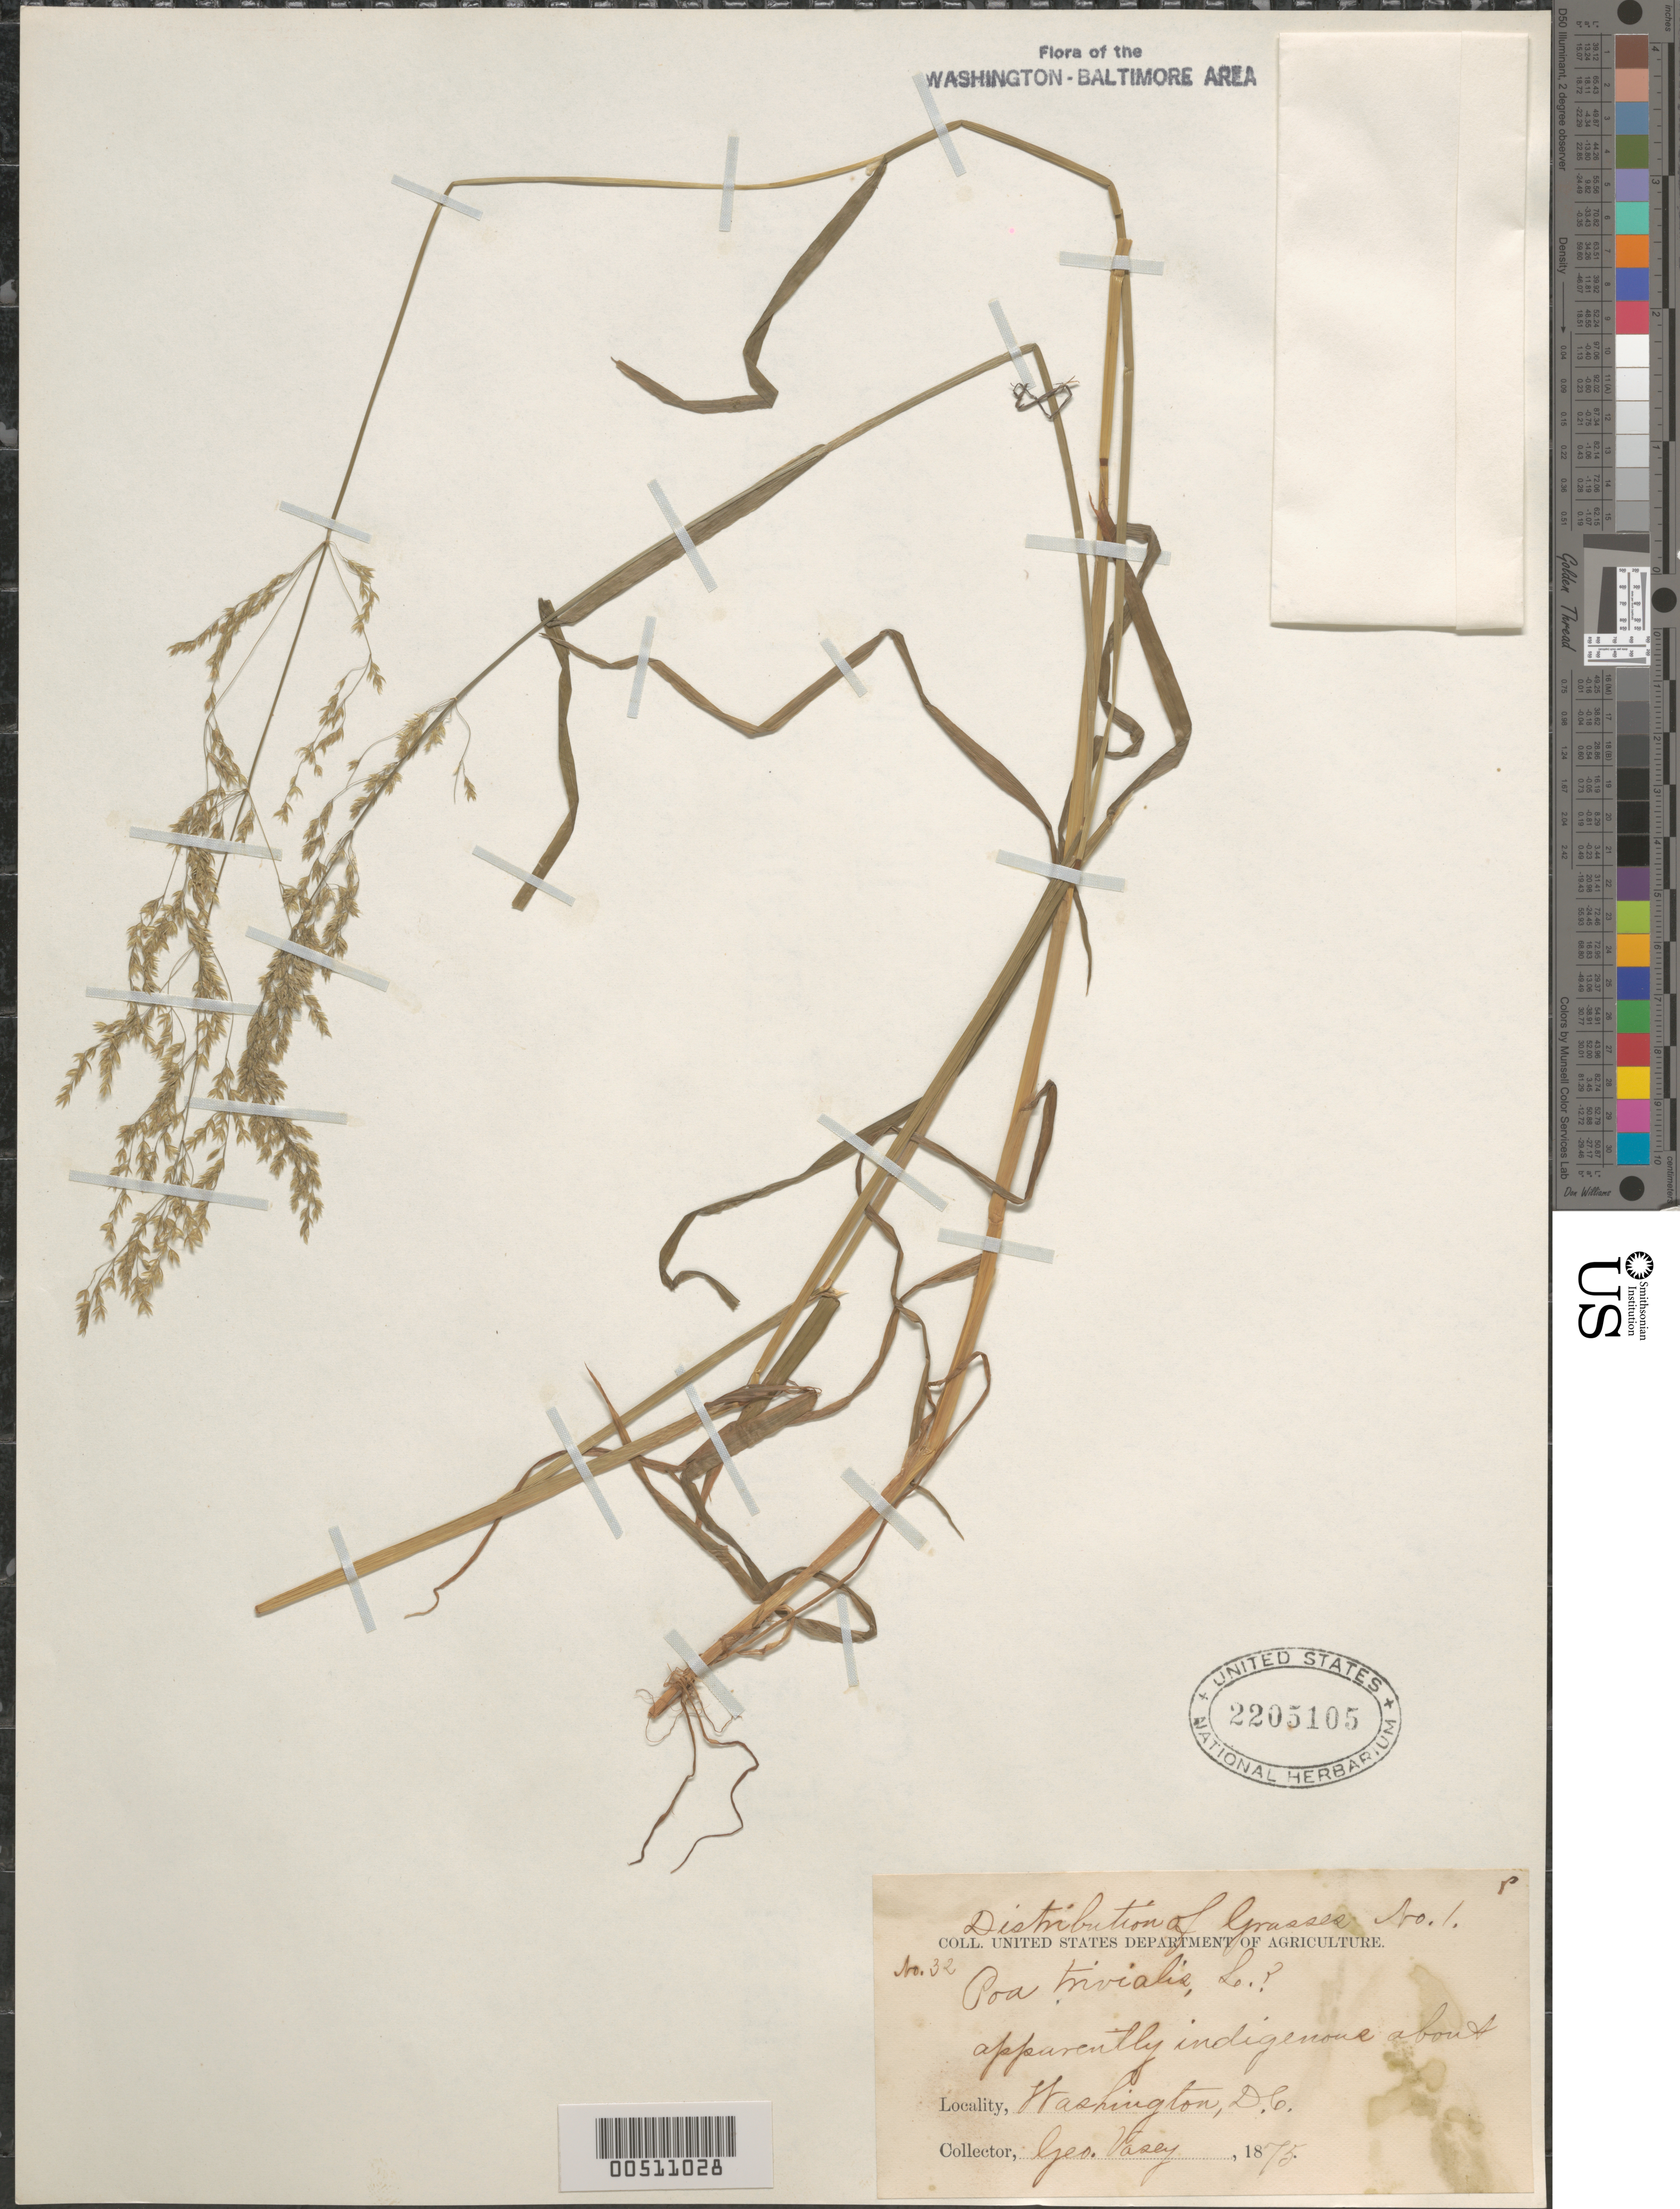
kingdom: Plantae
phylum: Tracheophyta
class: Liliopsida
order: Poales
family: Poaceae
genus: Poa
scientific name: Poa trivialis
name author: L.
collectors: G. Vasey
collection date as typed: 1875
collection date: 1875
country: United States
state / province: District of Columbia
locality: Washington DC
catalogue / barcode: US 2205105